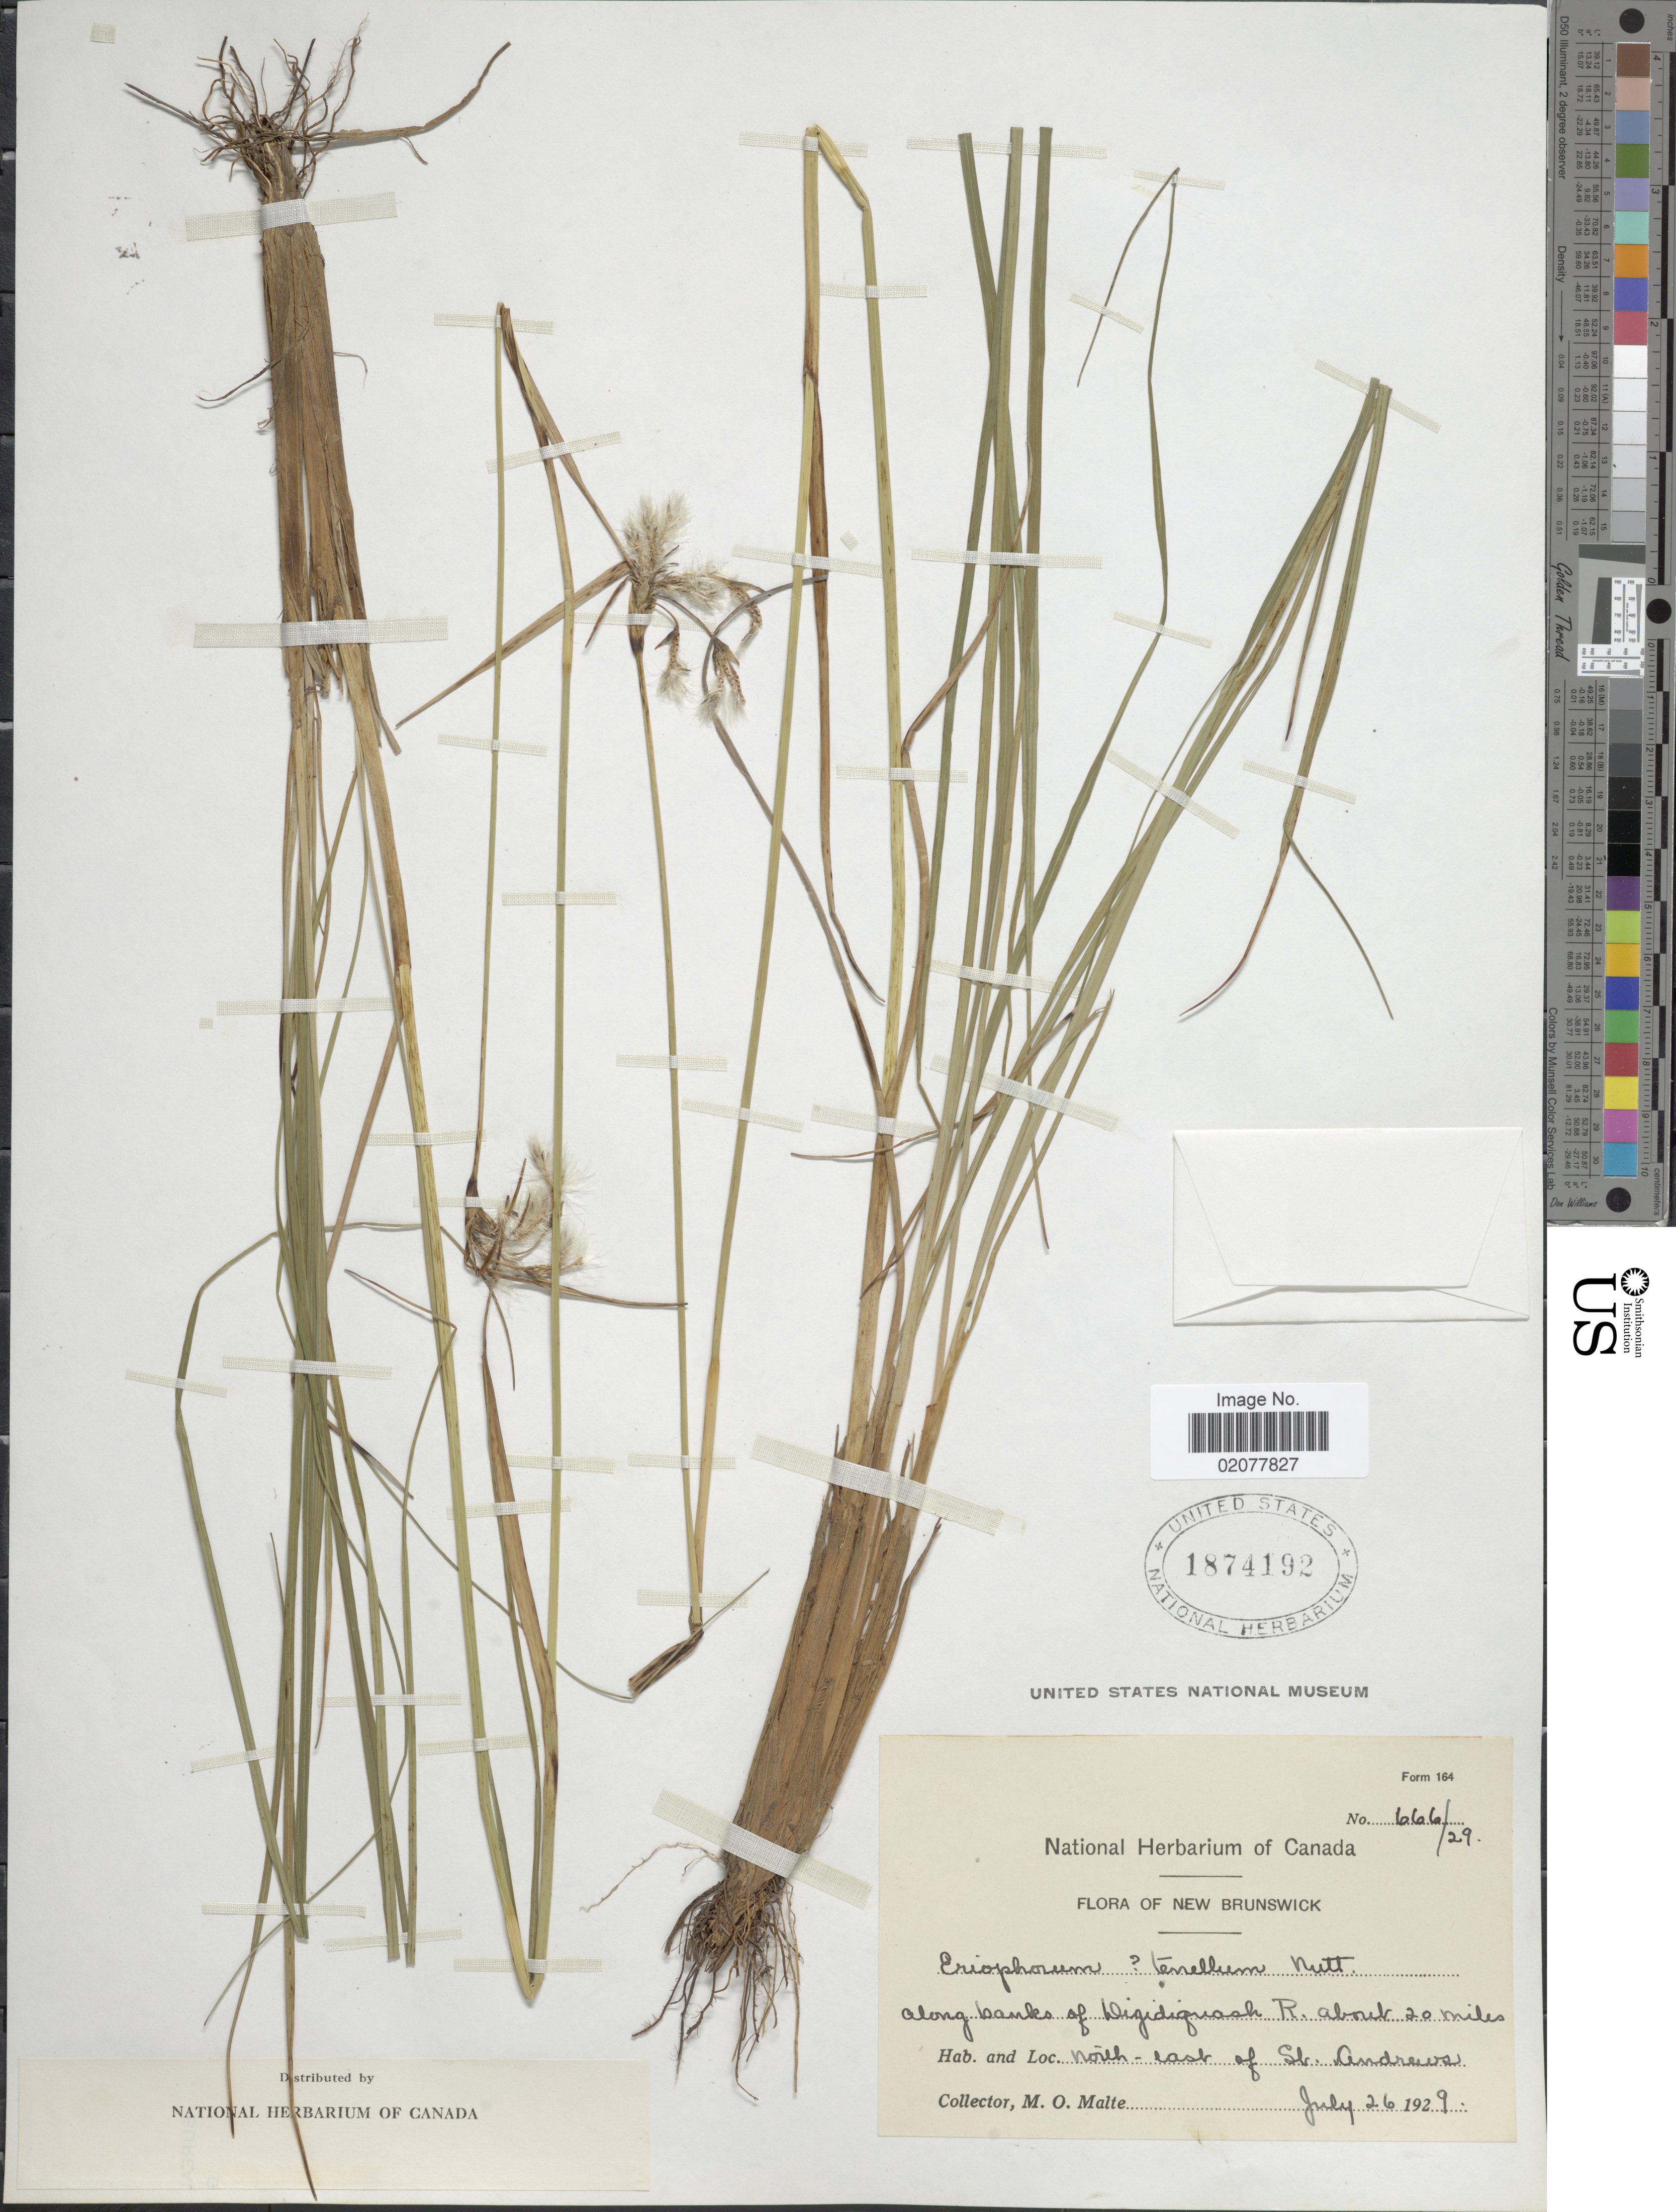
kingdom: Plantae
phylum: Tracheophyta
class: Liliopsida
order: Poales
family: Cyperaceae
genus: Eriophorum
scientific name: Eriophorum tenellum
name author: Nutt.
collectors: M. O. Malte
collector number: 666/29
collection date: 1929-07-26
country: Canada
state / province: New Brunswick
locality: Along banks of Digidiquash R. about 20 miles. North-east of St. Andrews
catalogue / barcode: US 1874192